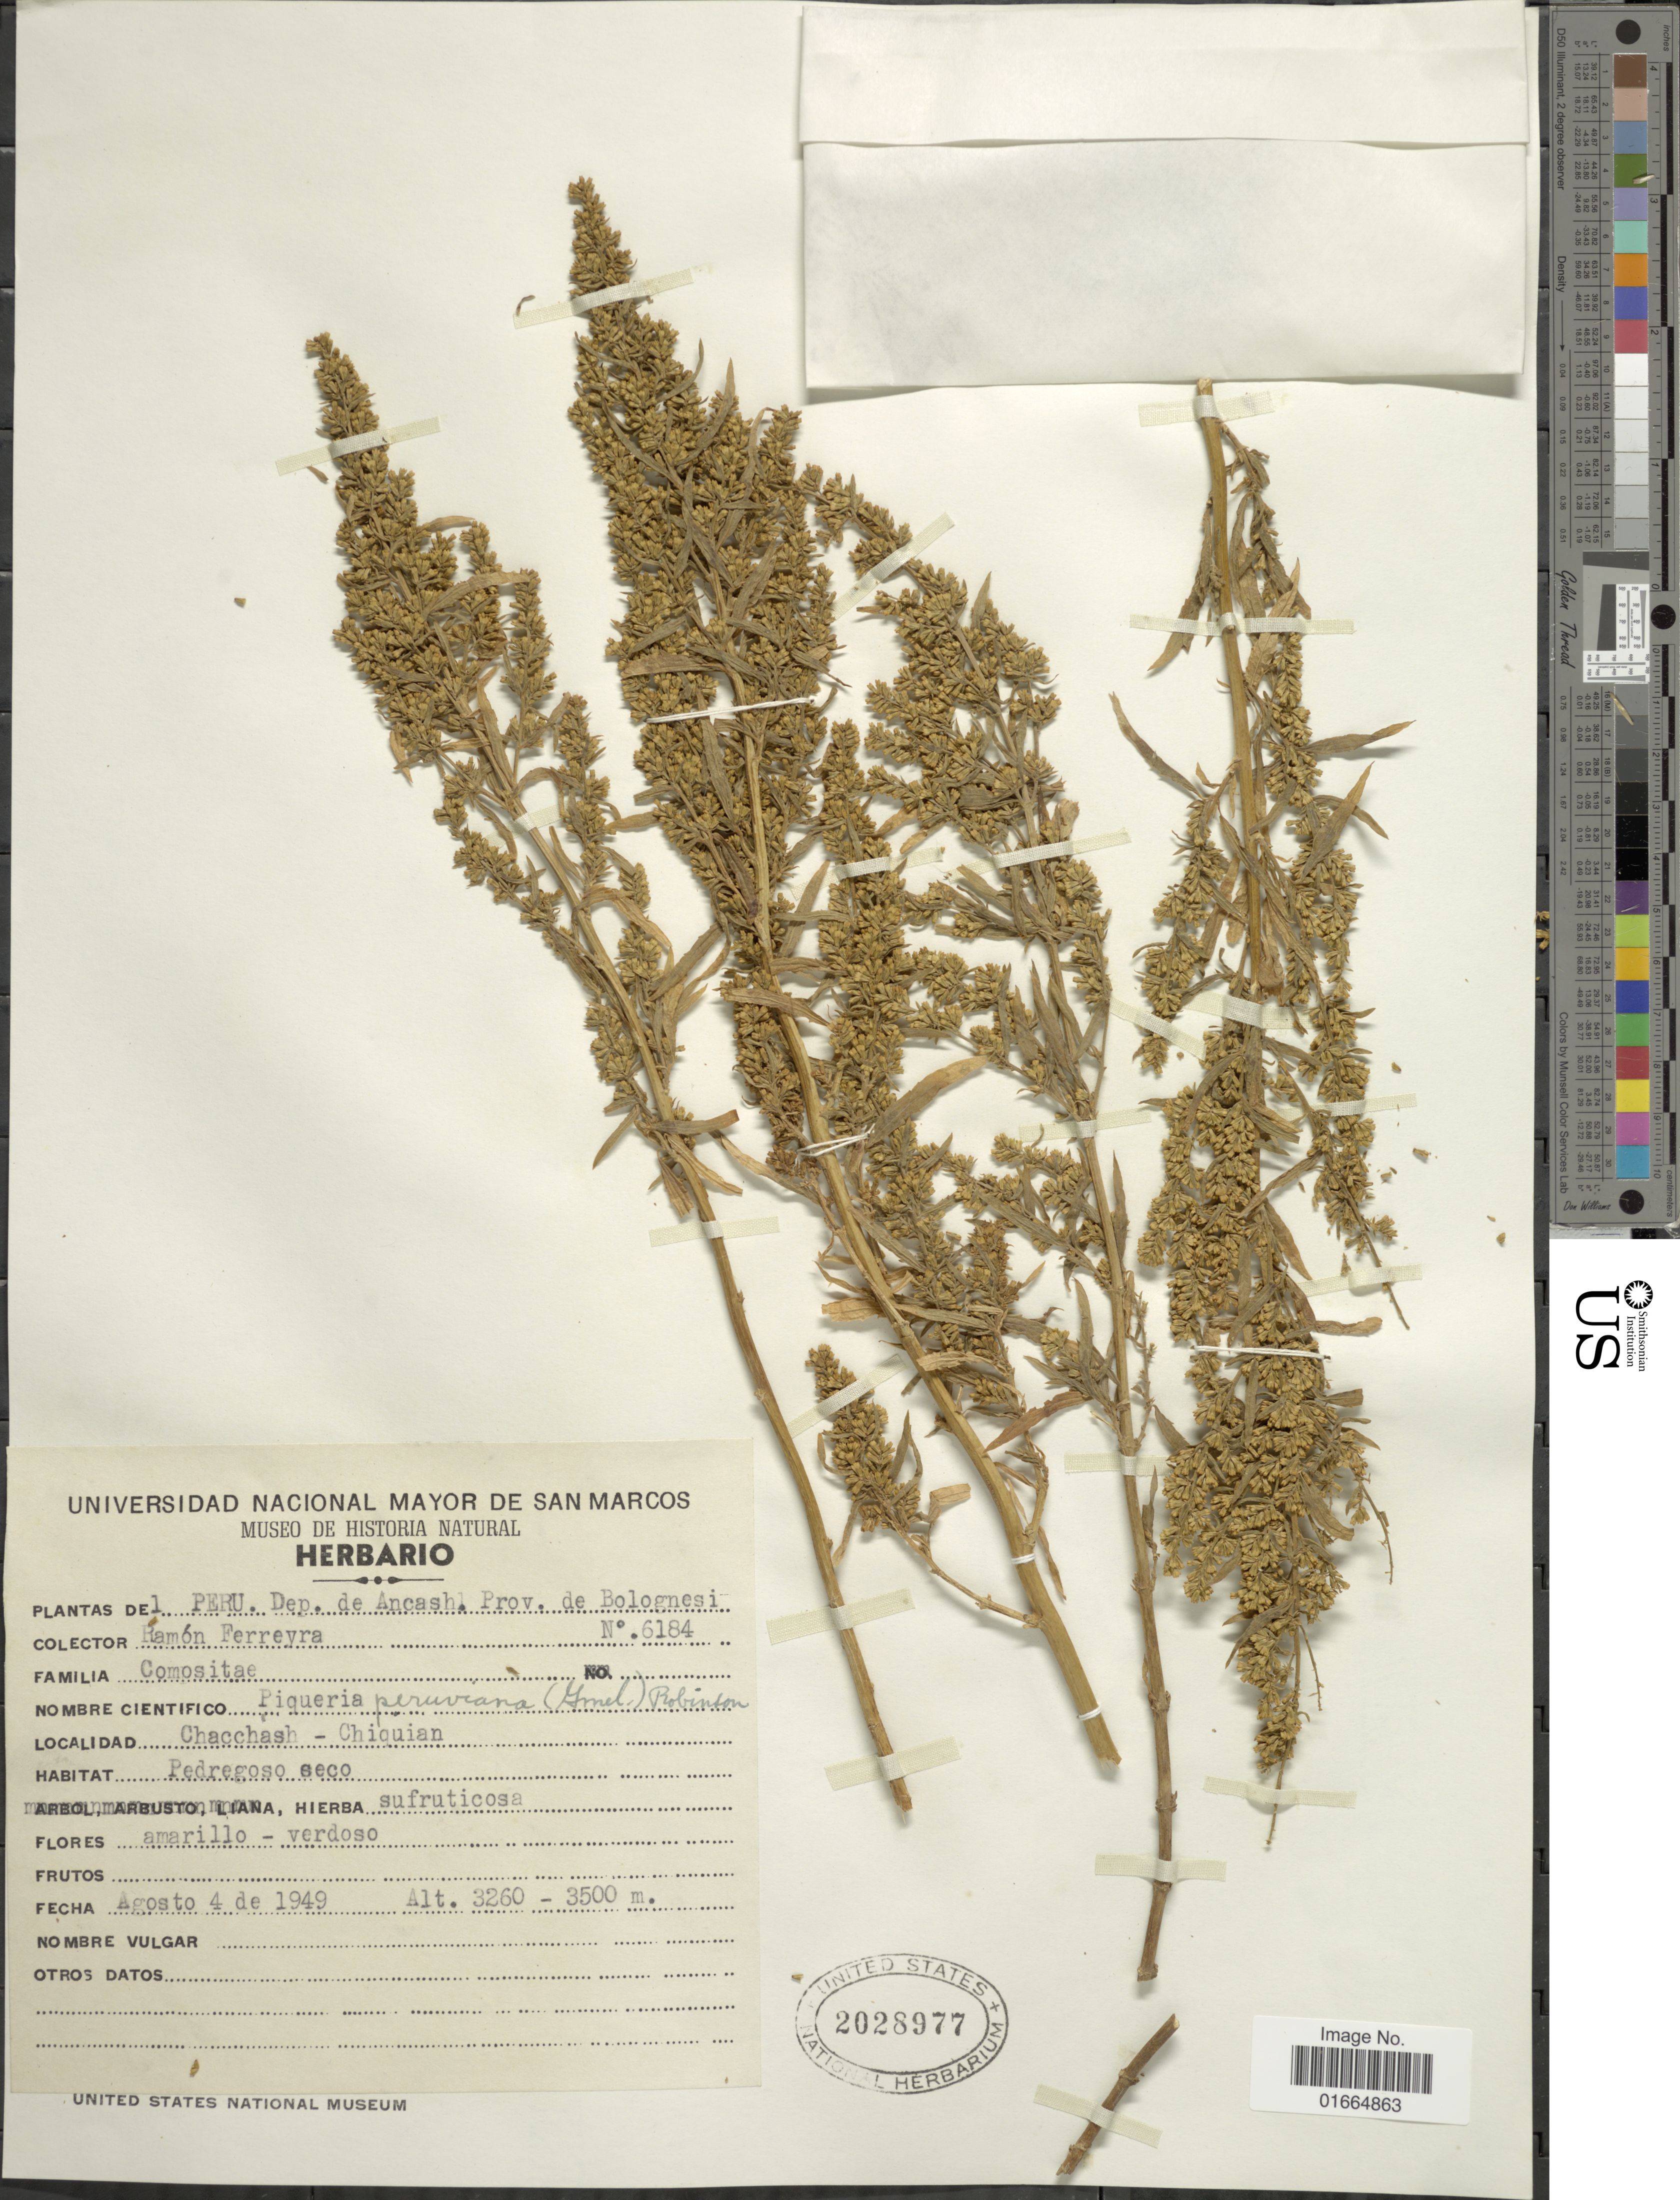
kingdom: Plantae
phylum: Tracheophyta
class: Magnoliopsida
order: Asterales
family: Asteraceae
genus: Ophryosporus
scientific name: Ophryosporus peruvianus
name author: (J.F. Gmel.) R.M. King & H. Rob.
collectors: R. A. Ferreyra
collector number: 6184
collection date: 1949-08-04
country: Peru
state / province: Ancash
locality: Dep. de Ancash, Prov. de Bolognesi. Chacchash - Chiquian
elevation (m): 3260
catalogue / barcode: US 2028977